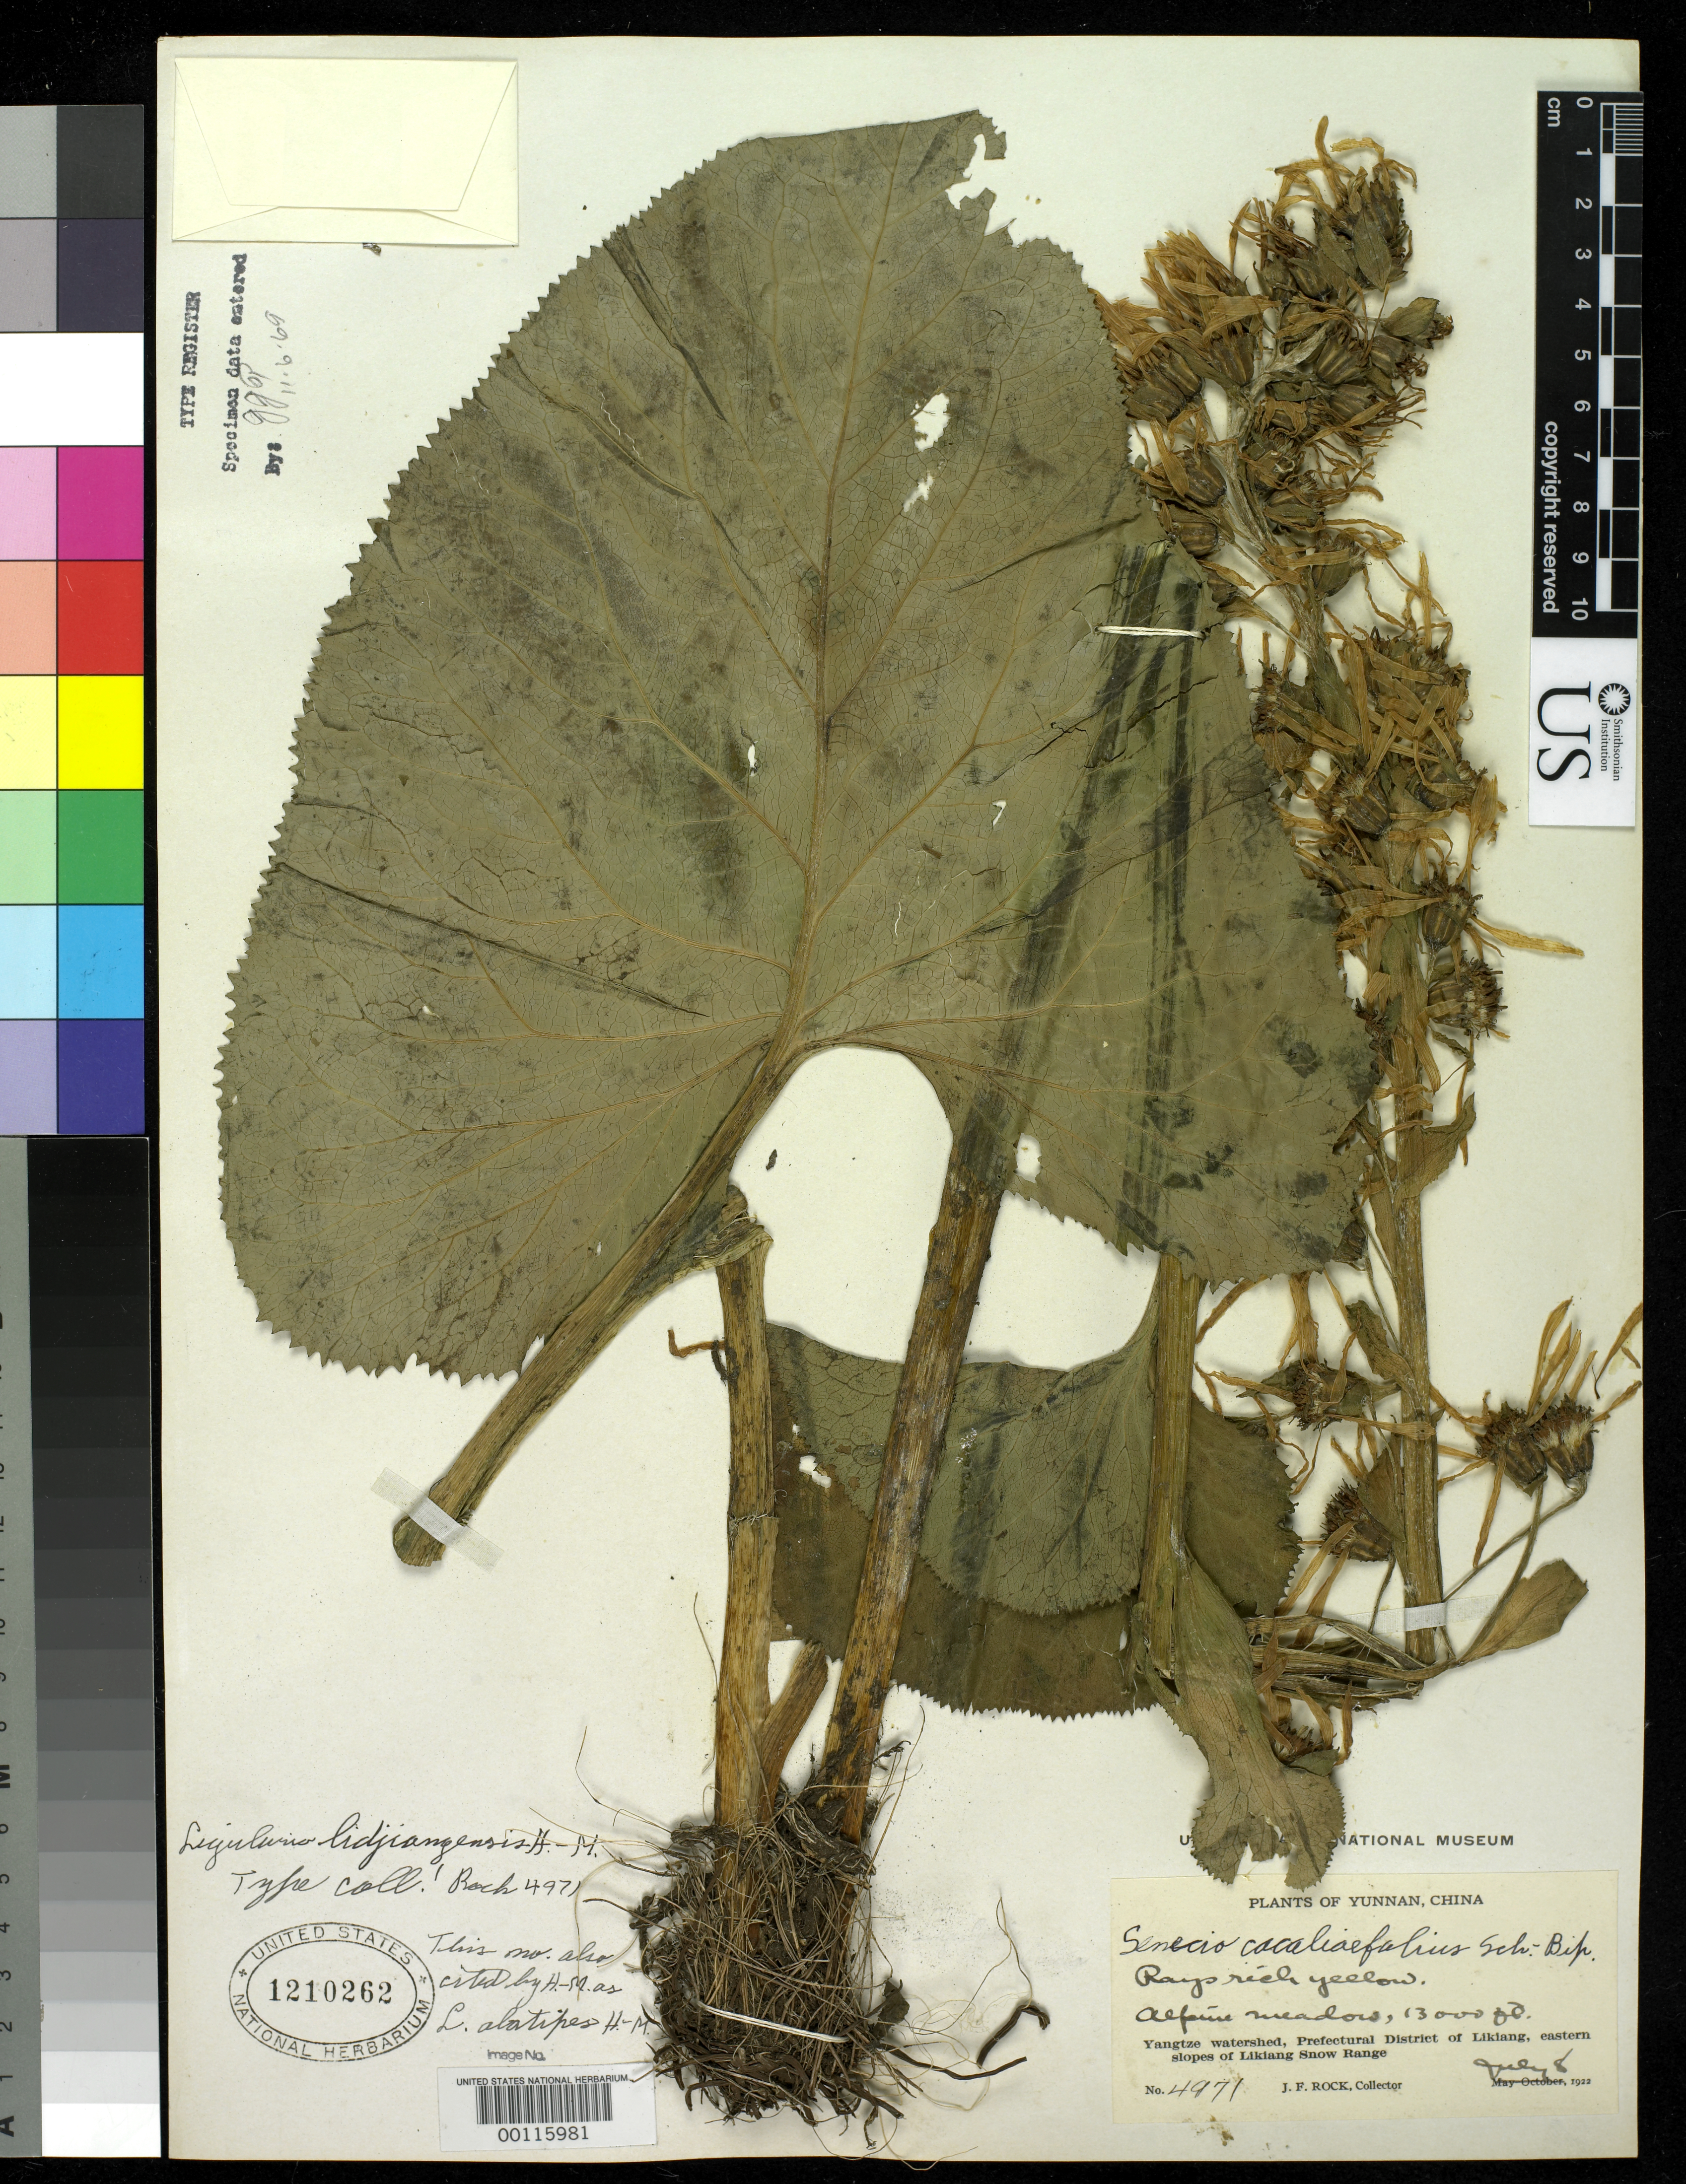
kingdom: Plantae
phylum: Tracheophyta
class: Magnoliopsida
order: Asterales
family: Asteraceae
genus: Ligularia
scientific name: Ligularia lidjiangensis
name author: Hand.-Mazz.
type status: Isotype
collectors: J. F. Rock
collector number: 4971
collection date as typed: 08 Jul 1922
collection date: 1922-07-08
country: China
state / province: Yunnan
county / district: Likiang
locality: Likiang snow range.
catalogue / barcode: US 1210262